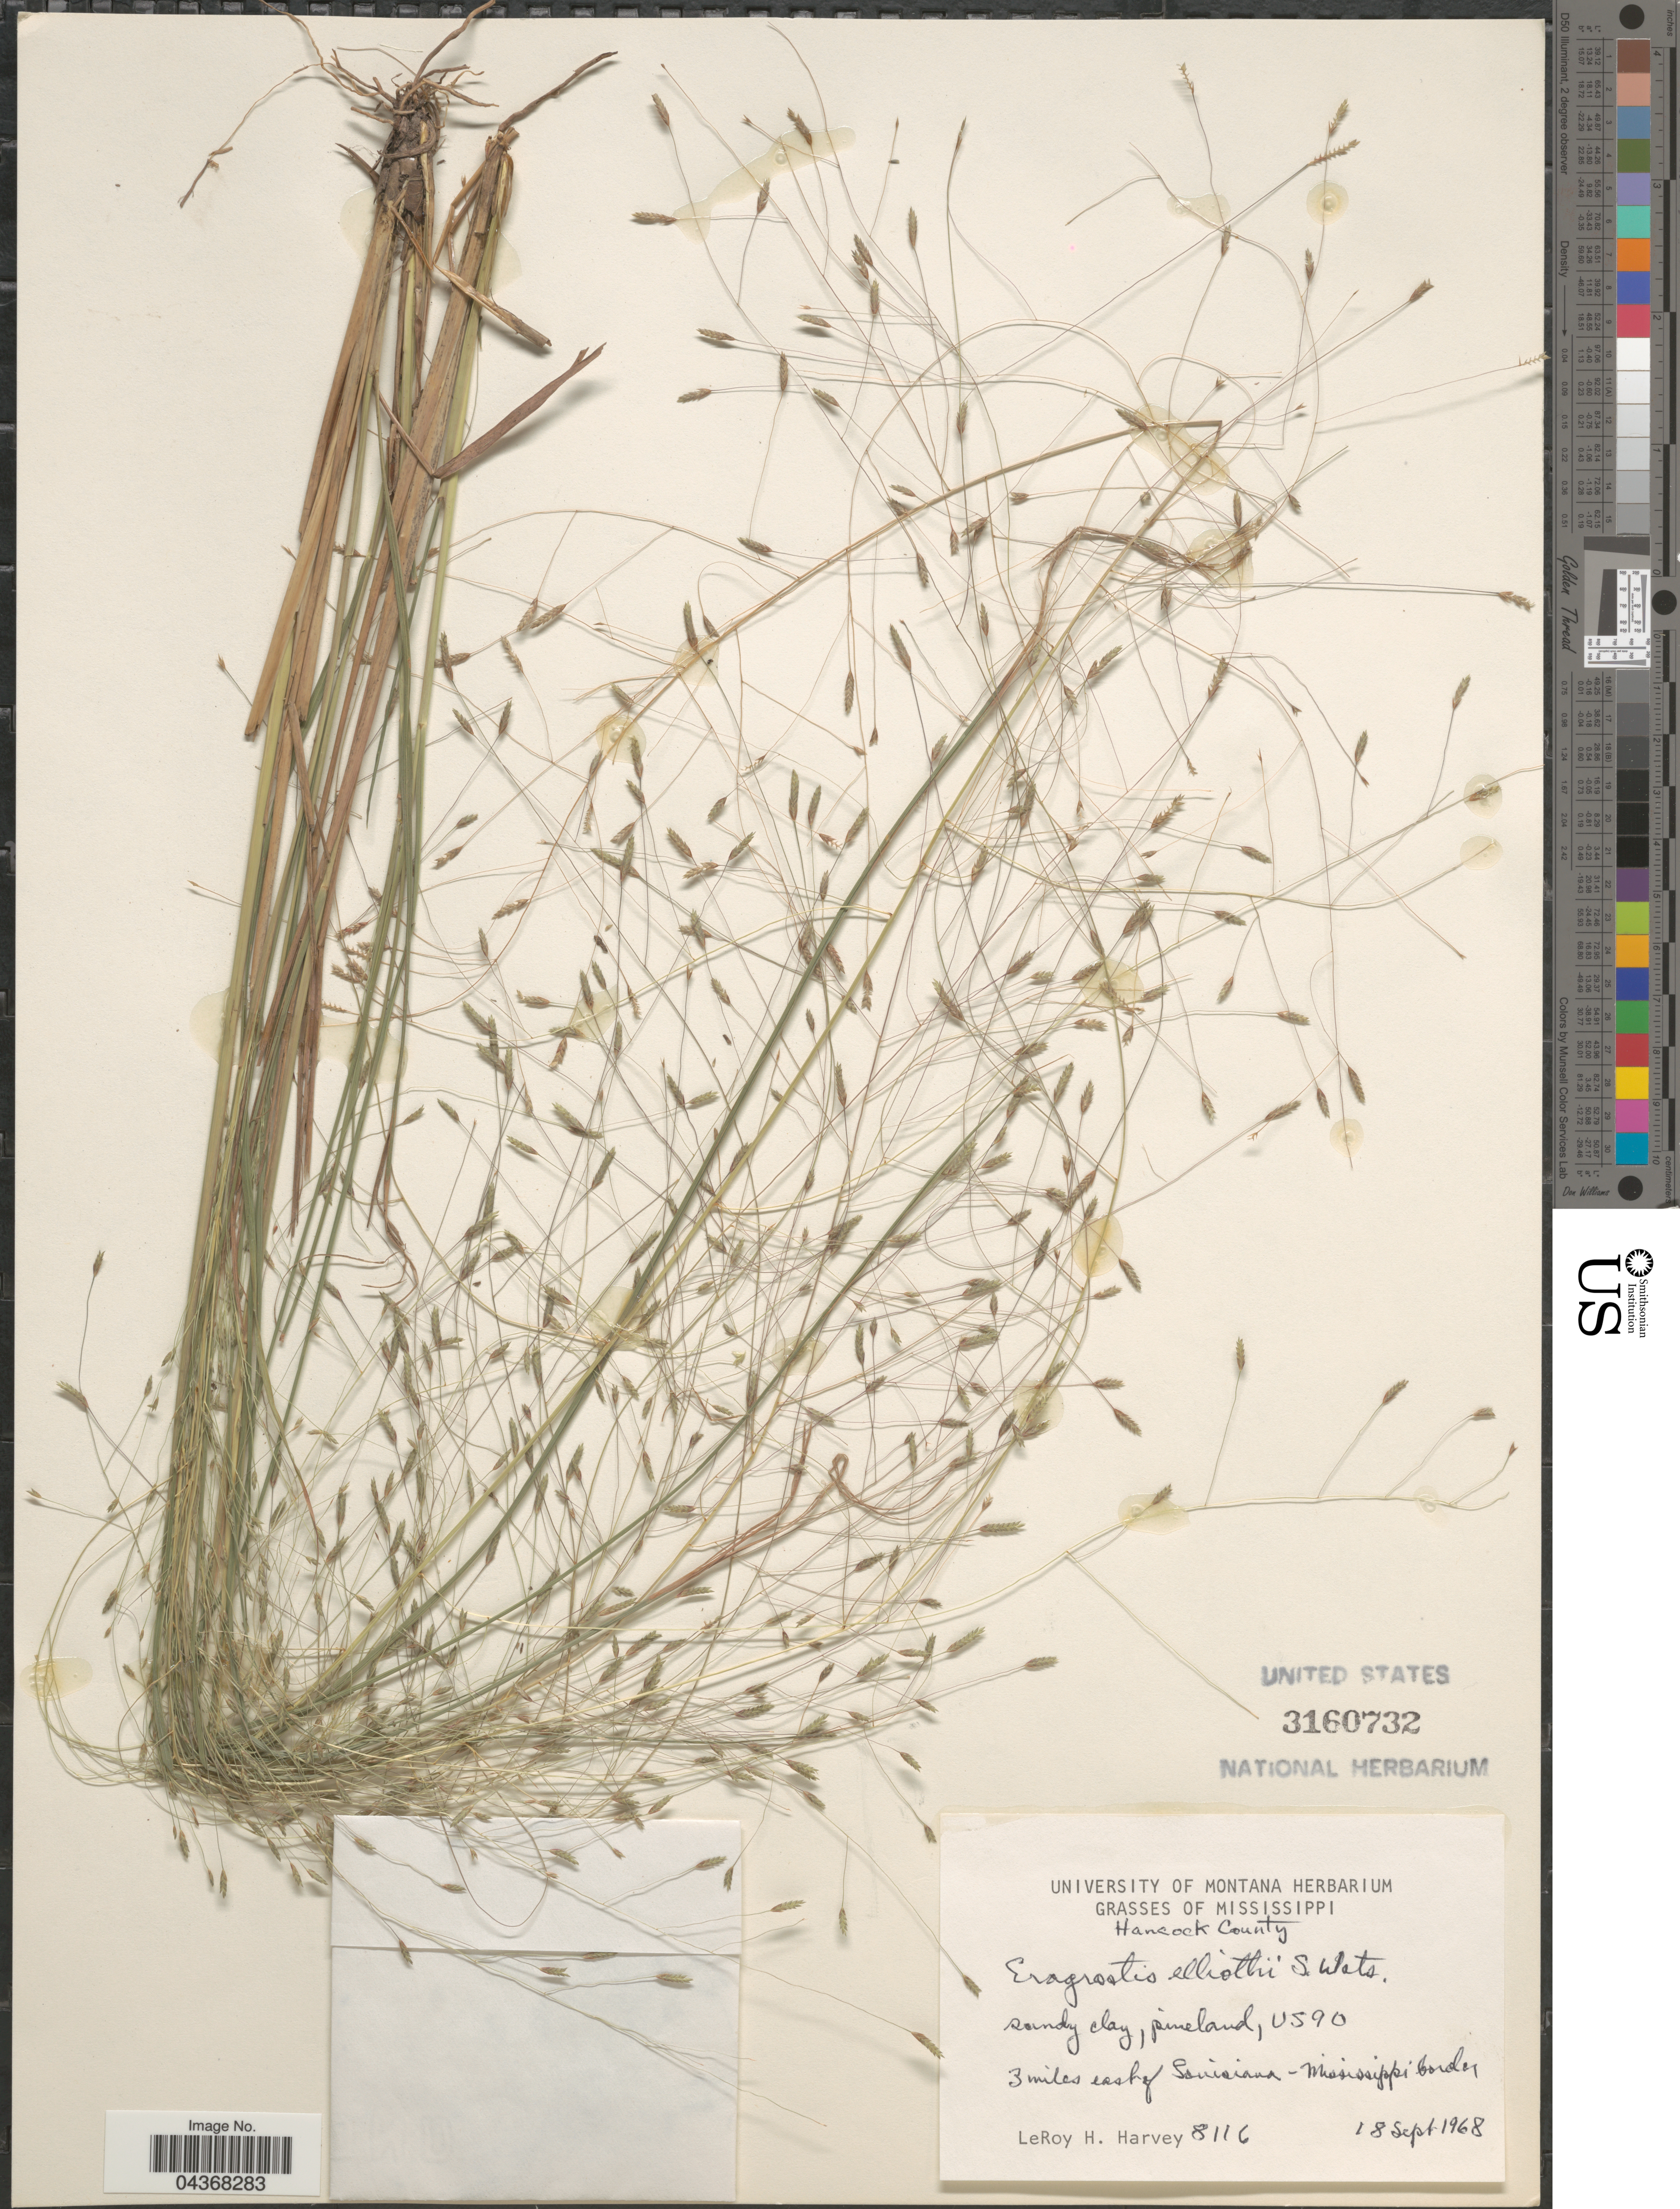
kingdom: Plantae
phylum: Tracheophyta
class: Liliopsida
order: Poales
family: Poaceae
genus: Eragrostis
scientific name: Eragrostis elliottii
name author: S. Watson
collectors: L. H. Harvey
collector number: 8116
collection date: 1968-09-18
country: United States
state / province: Mississippi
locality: Hancock County. 3 miles east of Louisiana - Mississippi border.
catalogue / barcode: US 3160732